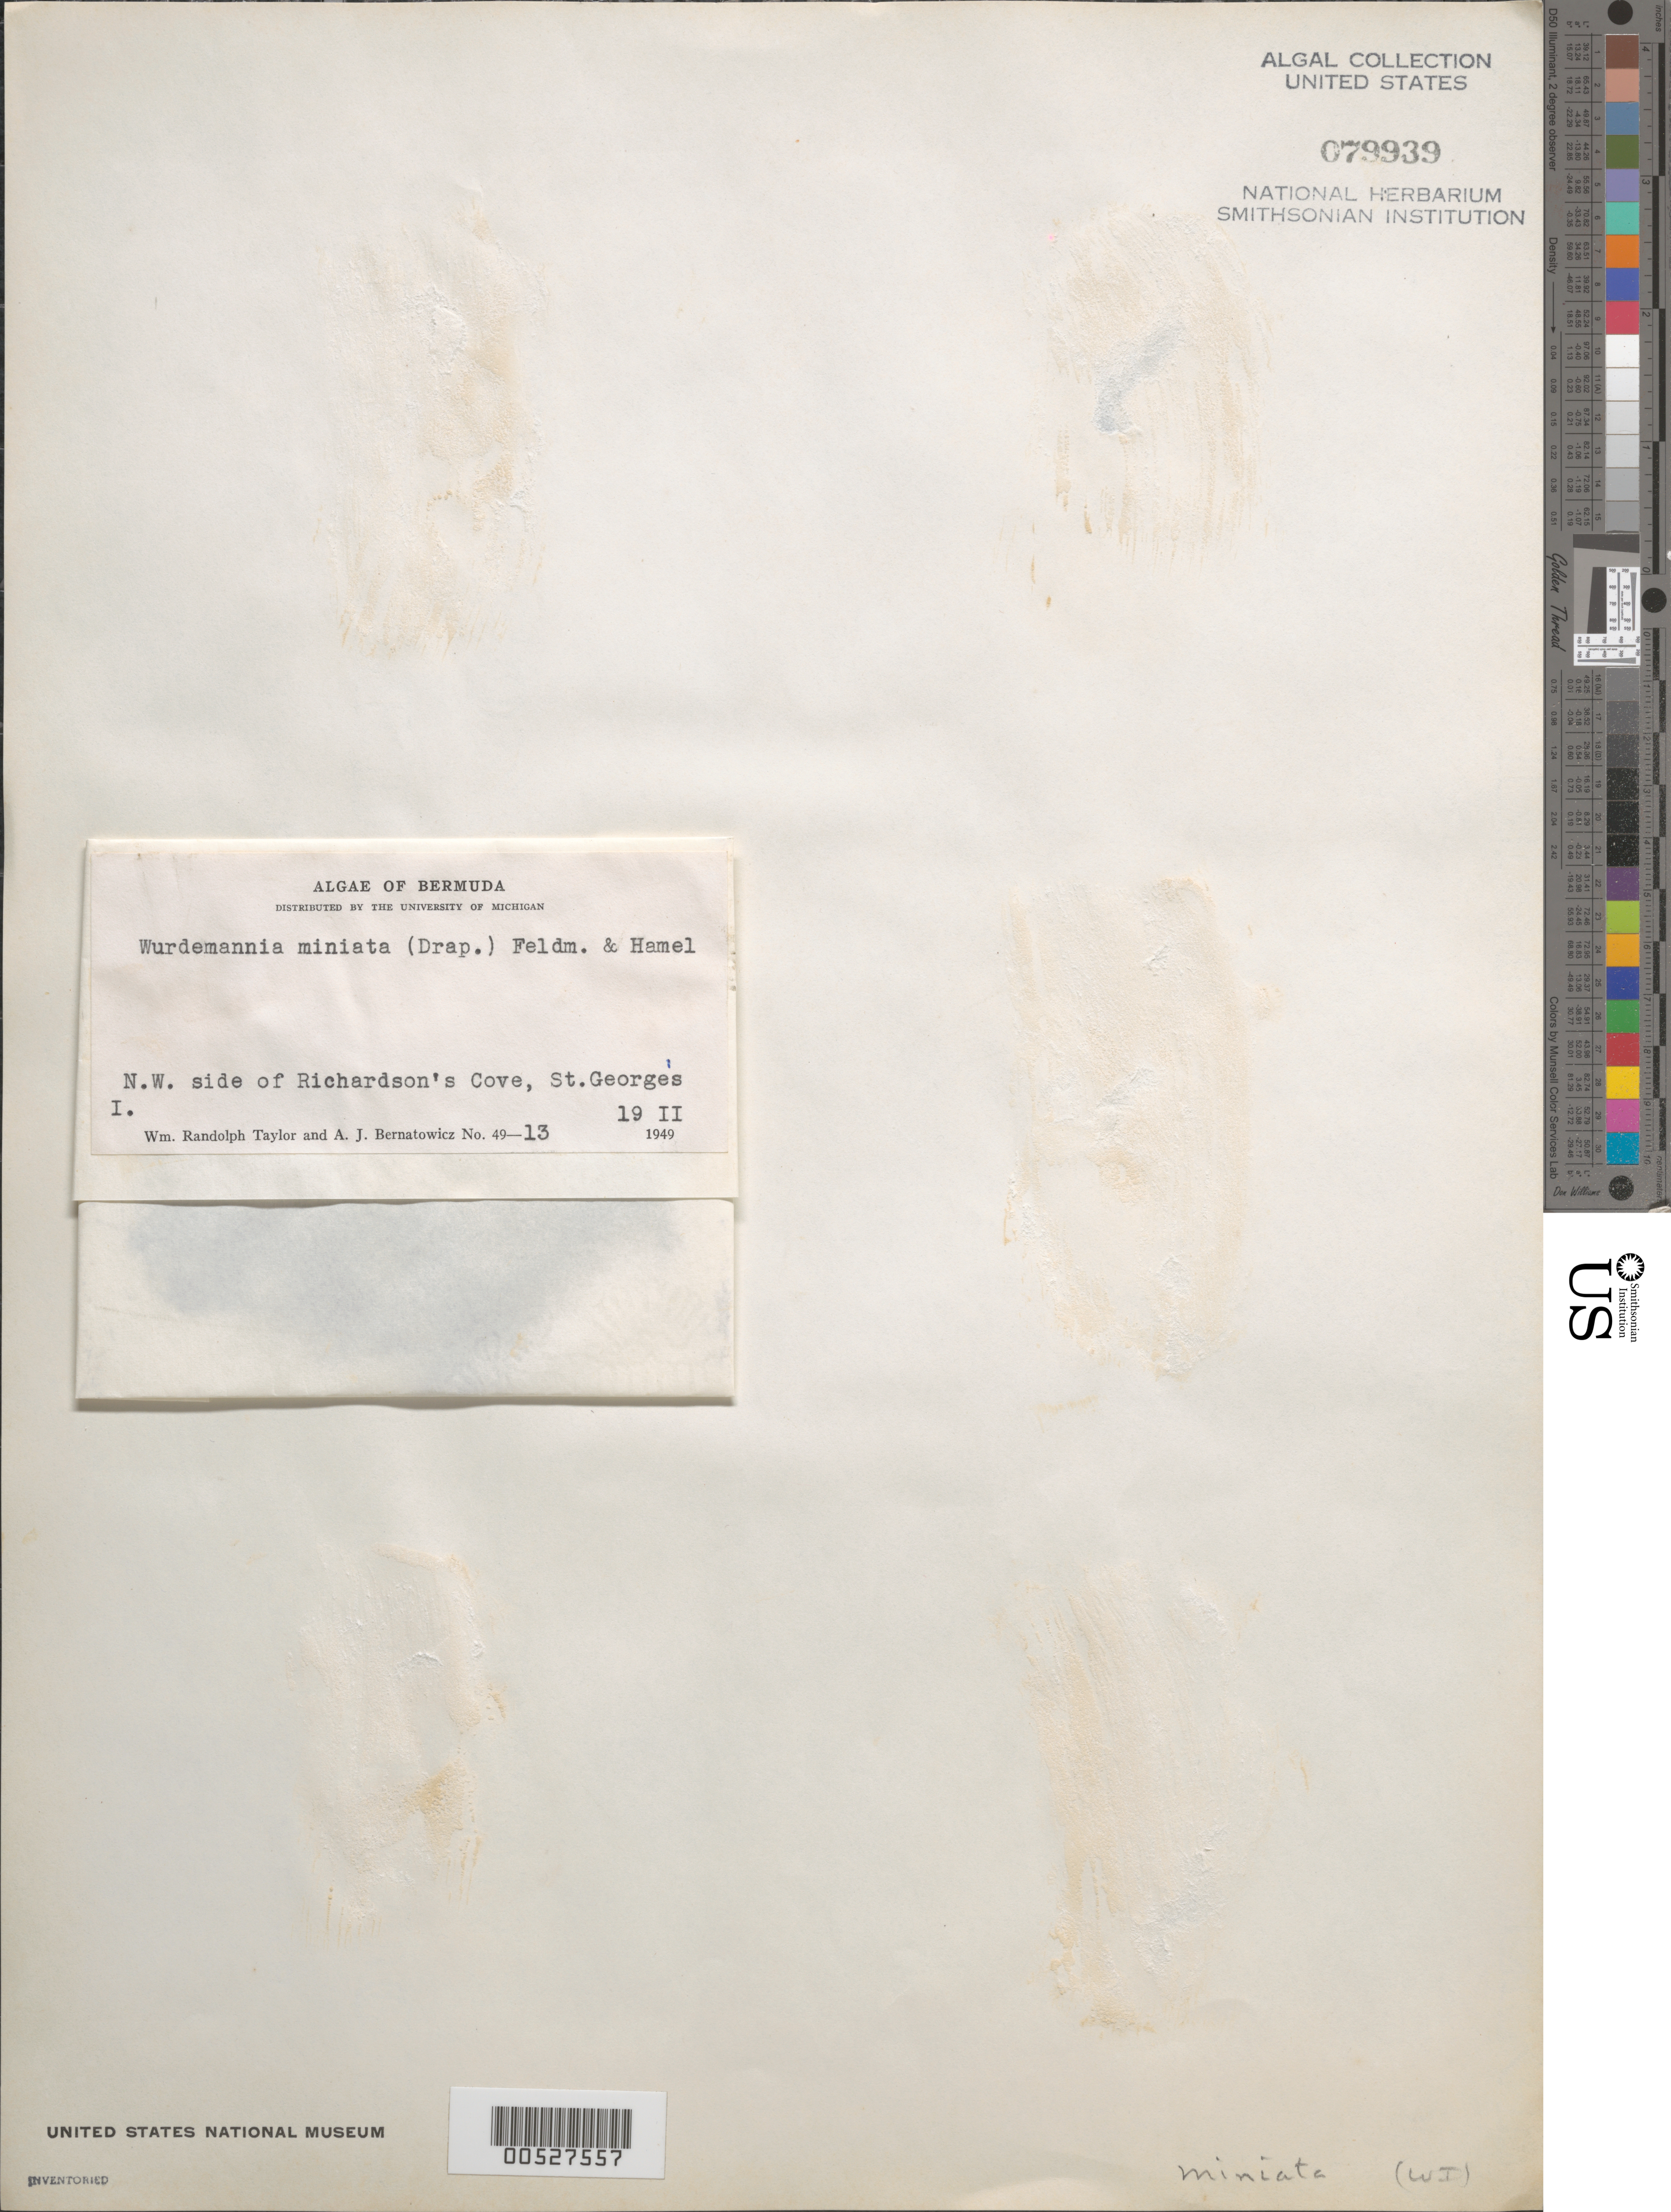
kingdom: Plantae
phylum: Rhodophyta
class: Florideophyceae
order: Gigartinales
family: Solieriaceae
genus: Wurdemannia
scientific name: Wurdemannia miniata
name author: (Spreng.) Feldmann & G. Hamel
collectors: W. R. Taylor & A. Bernatowicz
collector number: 49-13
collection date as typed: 19 Feb 1949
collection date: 1949-02-19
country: Bermuda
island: St. George's Island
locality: Richardson's Cove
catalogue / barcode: US 79939